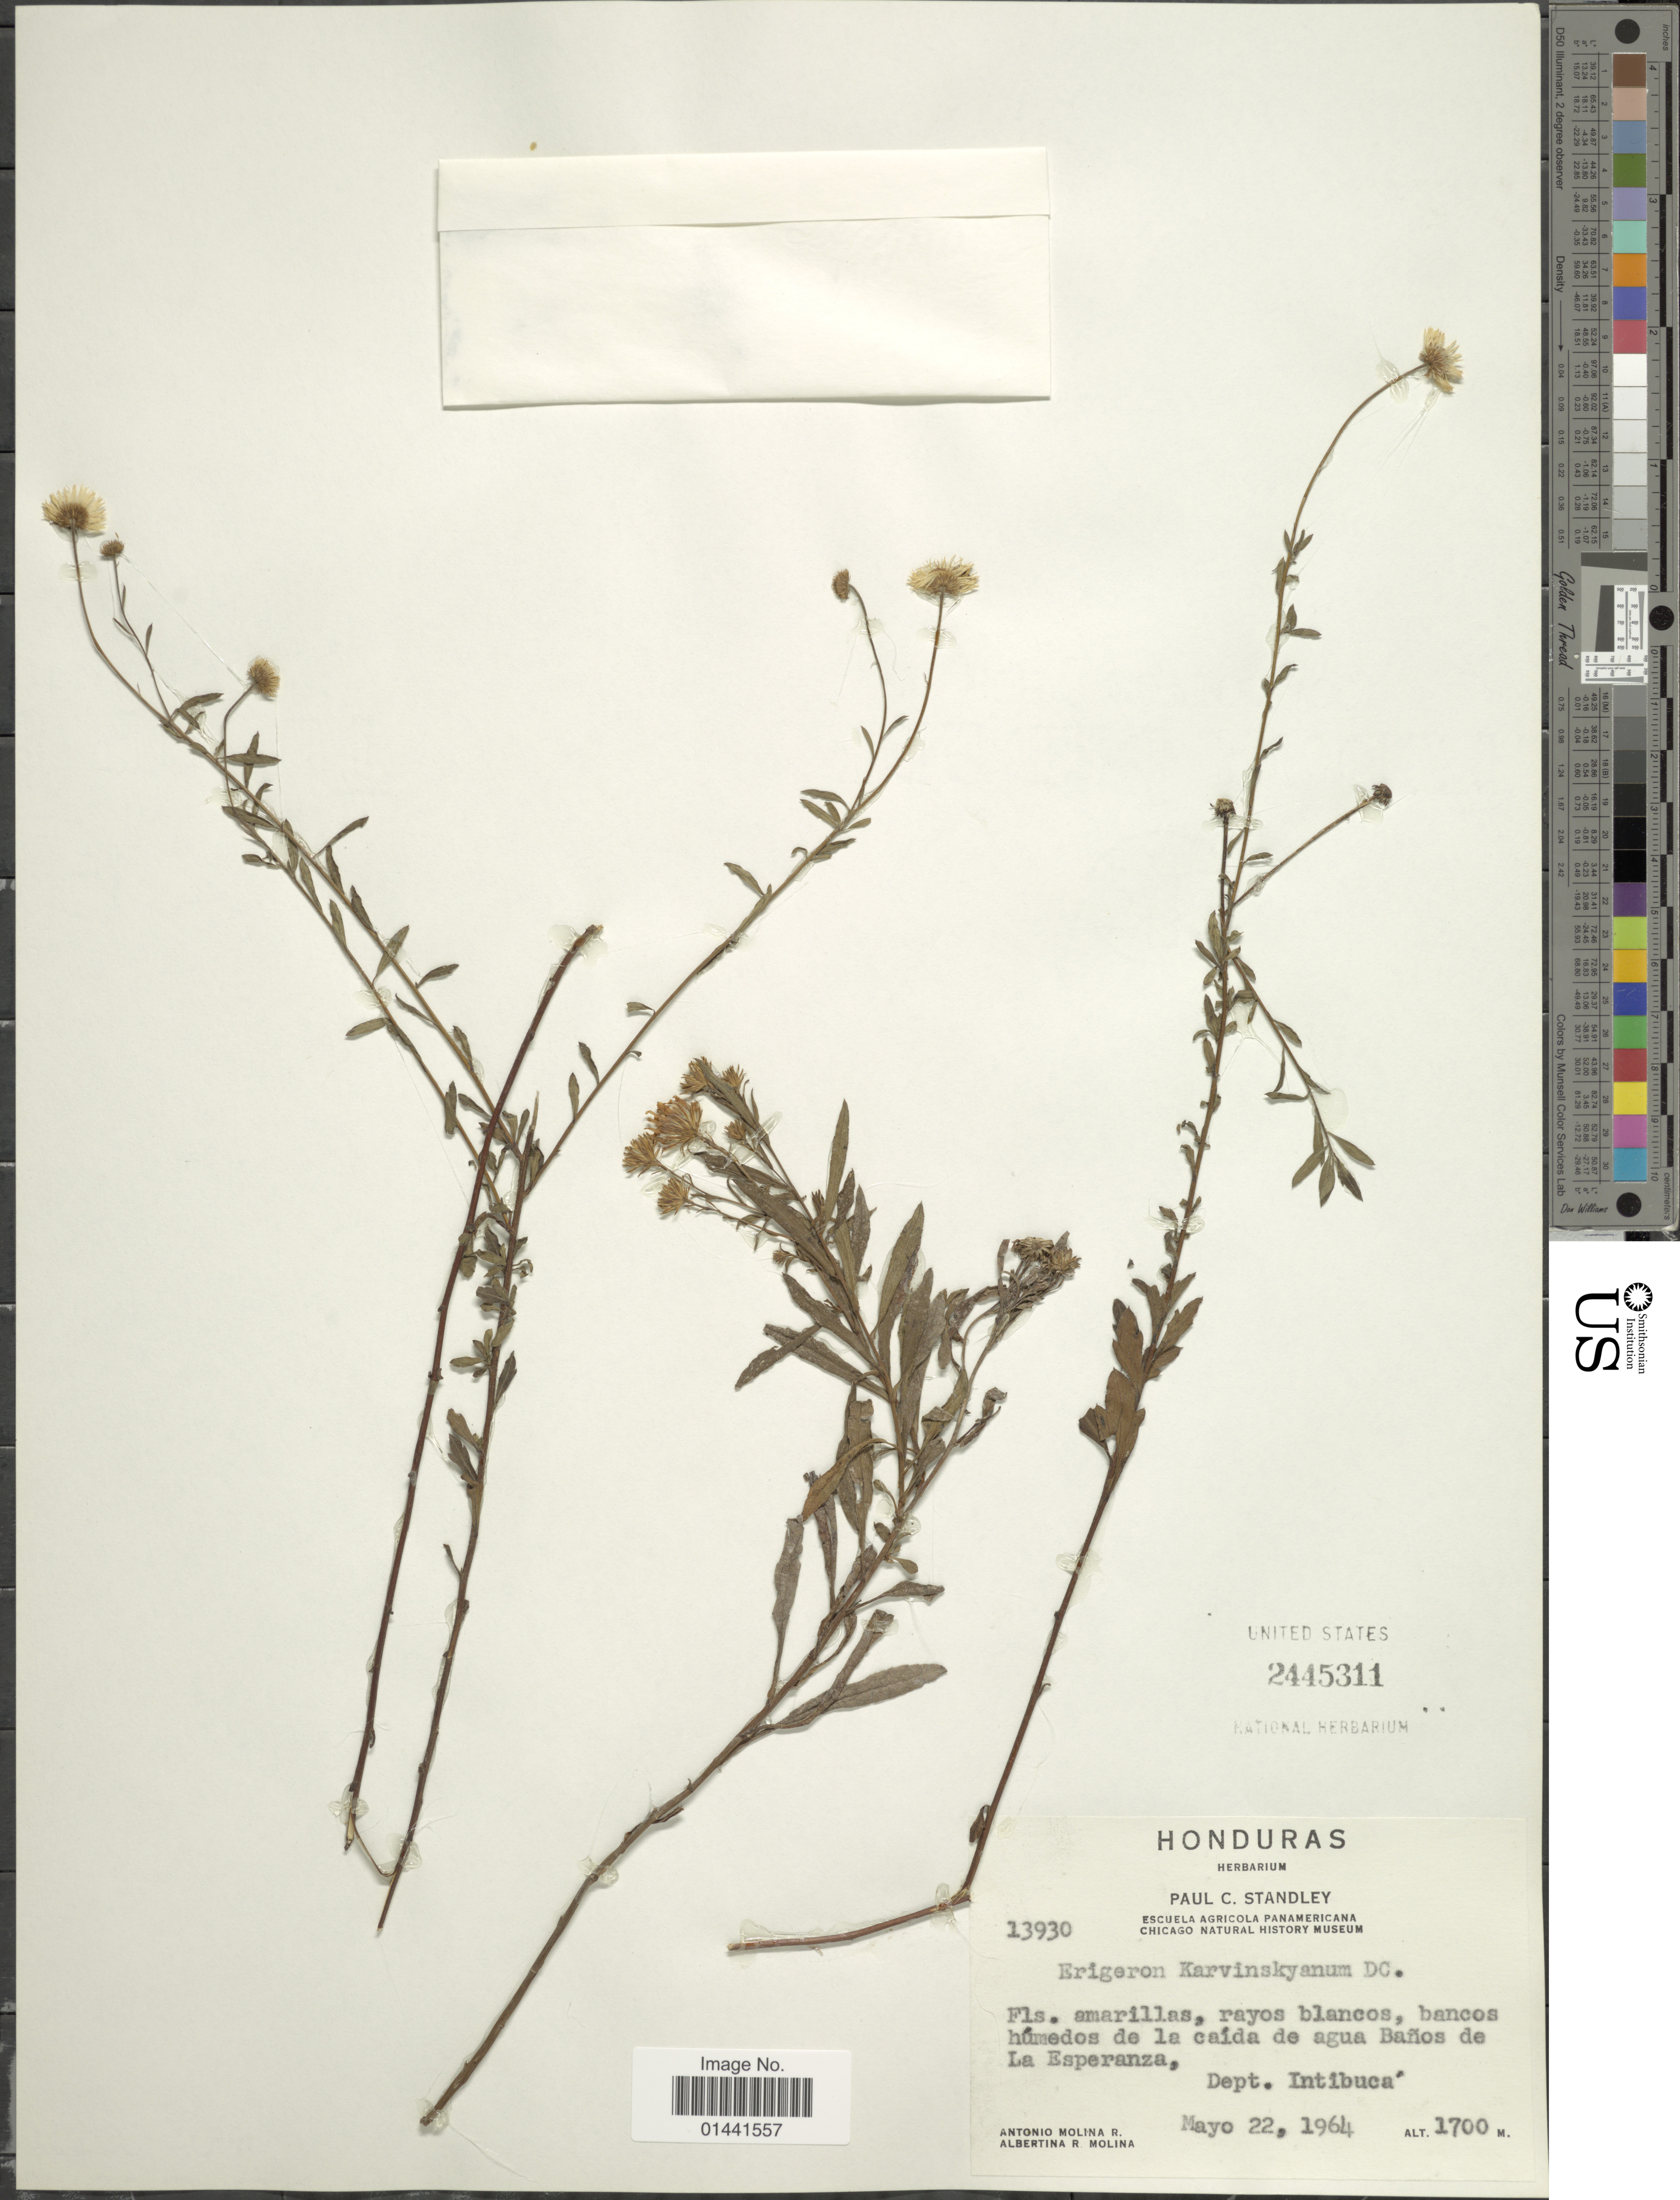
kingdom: Plantae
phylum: Tracheophyta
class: Magnoliopsida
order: Asterales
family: Asteraceae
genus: Erigeron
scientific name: Erigeron karvinskianus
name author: DC.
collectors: A. Molina R. & A. R. Molina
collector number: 13930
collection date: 1964-05-22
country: Honduras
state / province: Intibuca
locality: Bancos húmedos de la caída de agua Baños de La Esperanza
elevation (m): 1700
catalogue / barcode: US 2445311